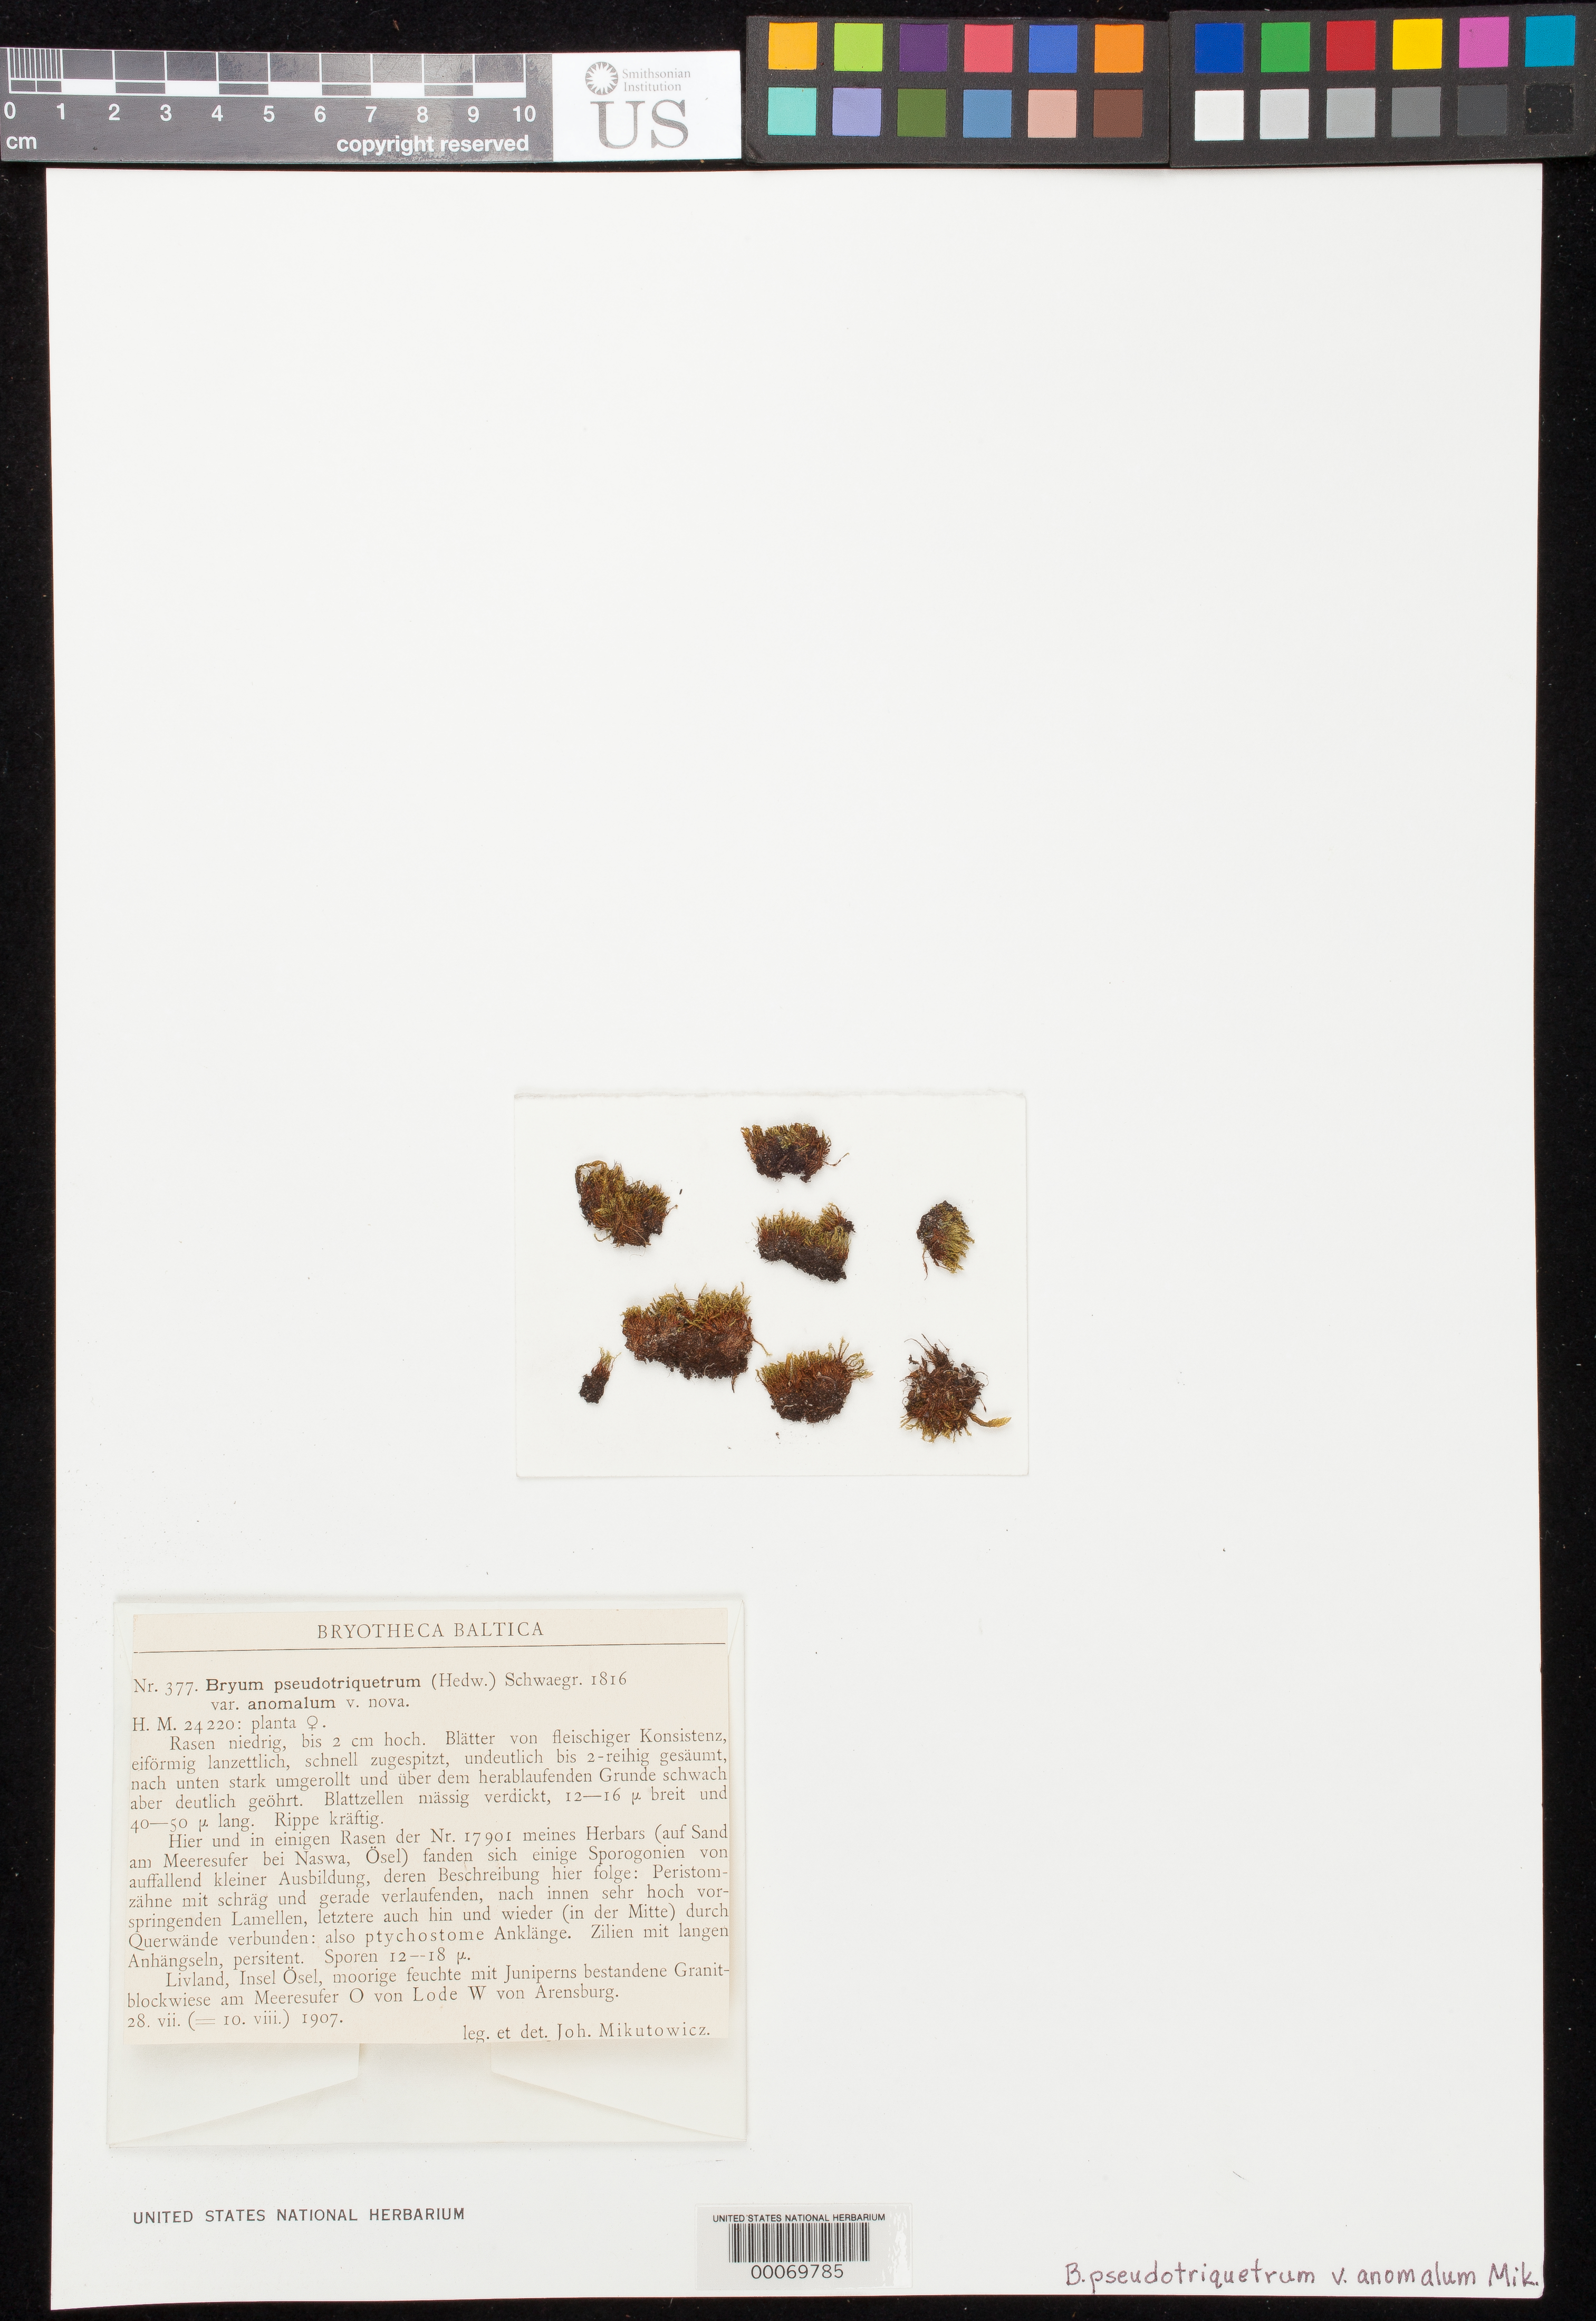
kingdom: Plantae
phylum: Bryophyta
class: Bryopsida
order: Bryales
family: Bryaceae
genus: Bryum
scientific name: Bryum pseudotriquetrum var. anomalum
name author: Mikut.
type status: Isotype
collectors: J. Mikutowicz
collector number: Bryoth. Balt. 377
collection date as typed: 28 Jun 1907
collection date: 1907-06-28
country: Estonia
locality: Saaremaa (Osel) Island, on shore E of Lode, W of Arensburg.